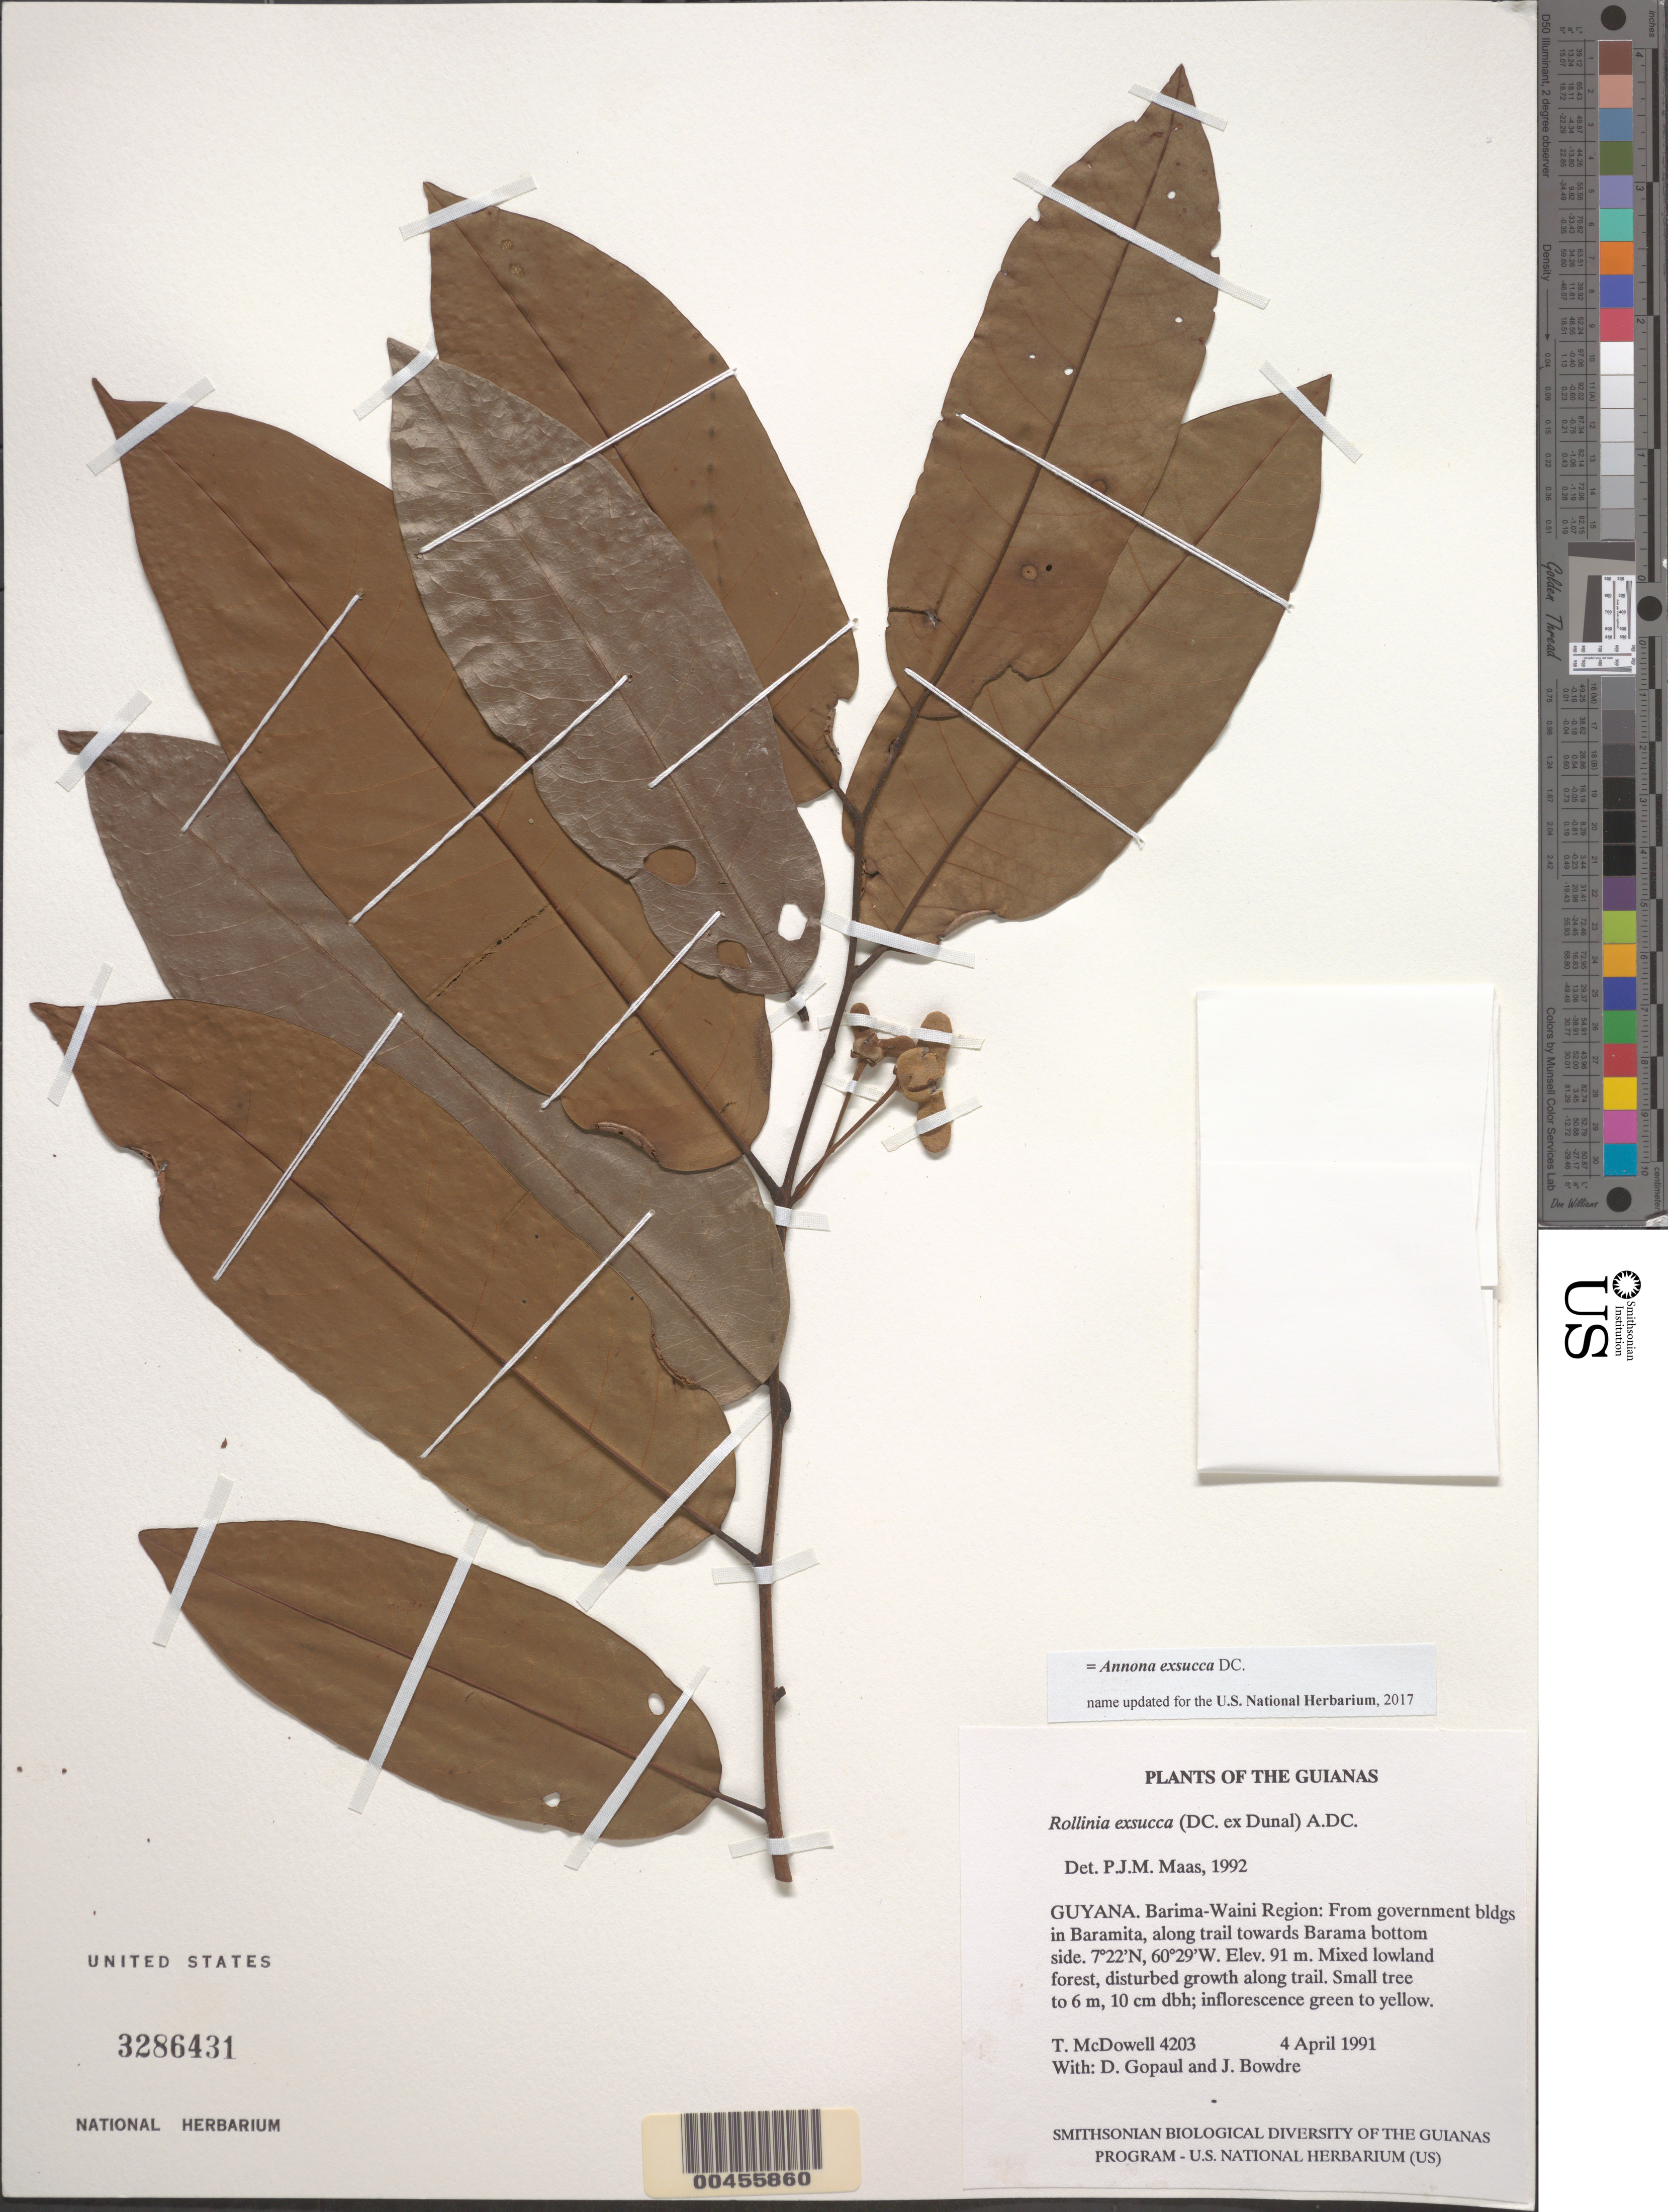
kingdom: Plantae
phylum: Tracheophyta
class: Magnoliopsida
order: Magnoliales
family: Annonaceae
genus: Annona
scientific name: Annona exsucca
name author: DC. ex Dunal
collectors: T. McDowell, D. Gopaul & J. Bowdre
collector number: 4203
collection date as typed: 4 April 1991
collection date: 1991-04-04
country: Guyana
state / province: Barima-Waini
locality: From government buildings in Baramita, along trail towards Barama bottom side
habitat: Mixed lowland forest, disturbed growth along trail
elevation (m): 91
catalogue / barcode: US 3286431